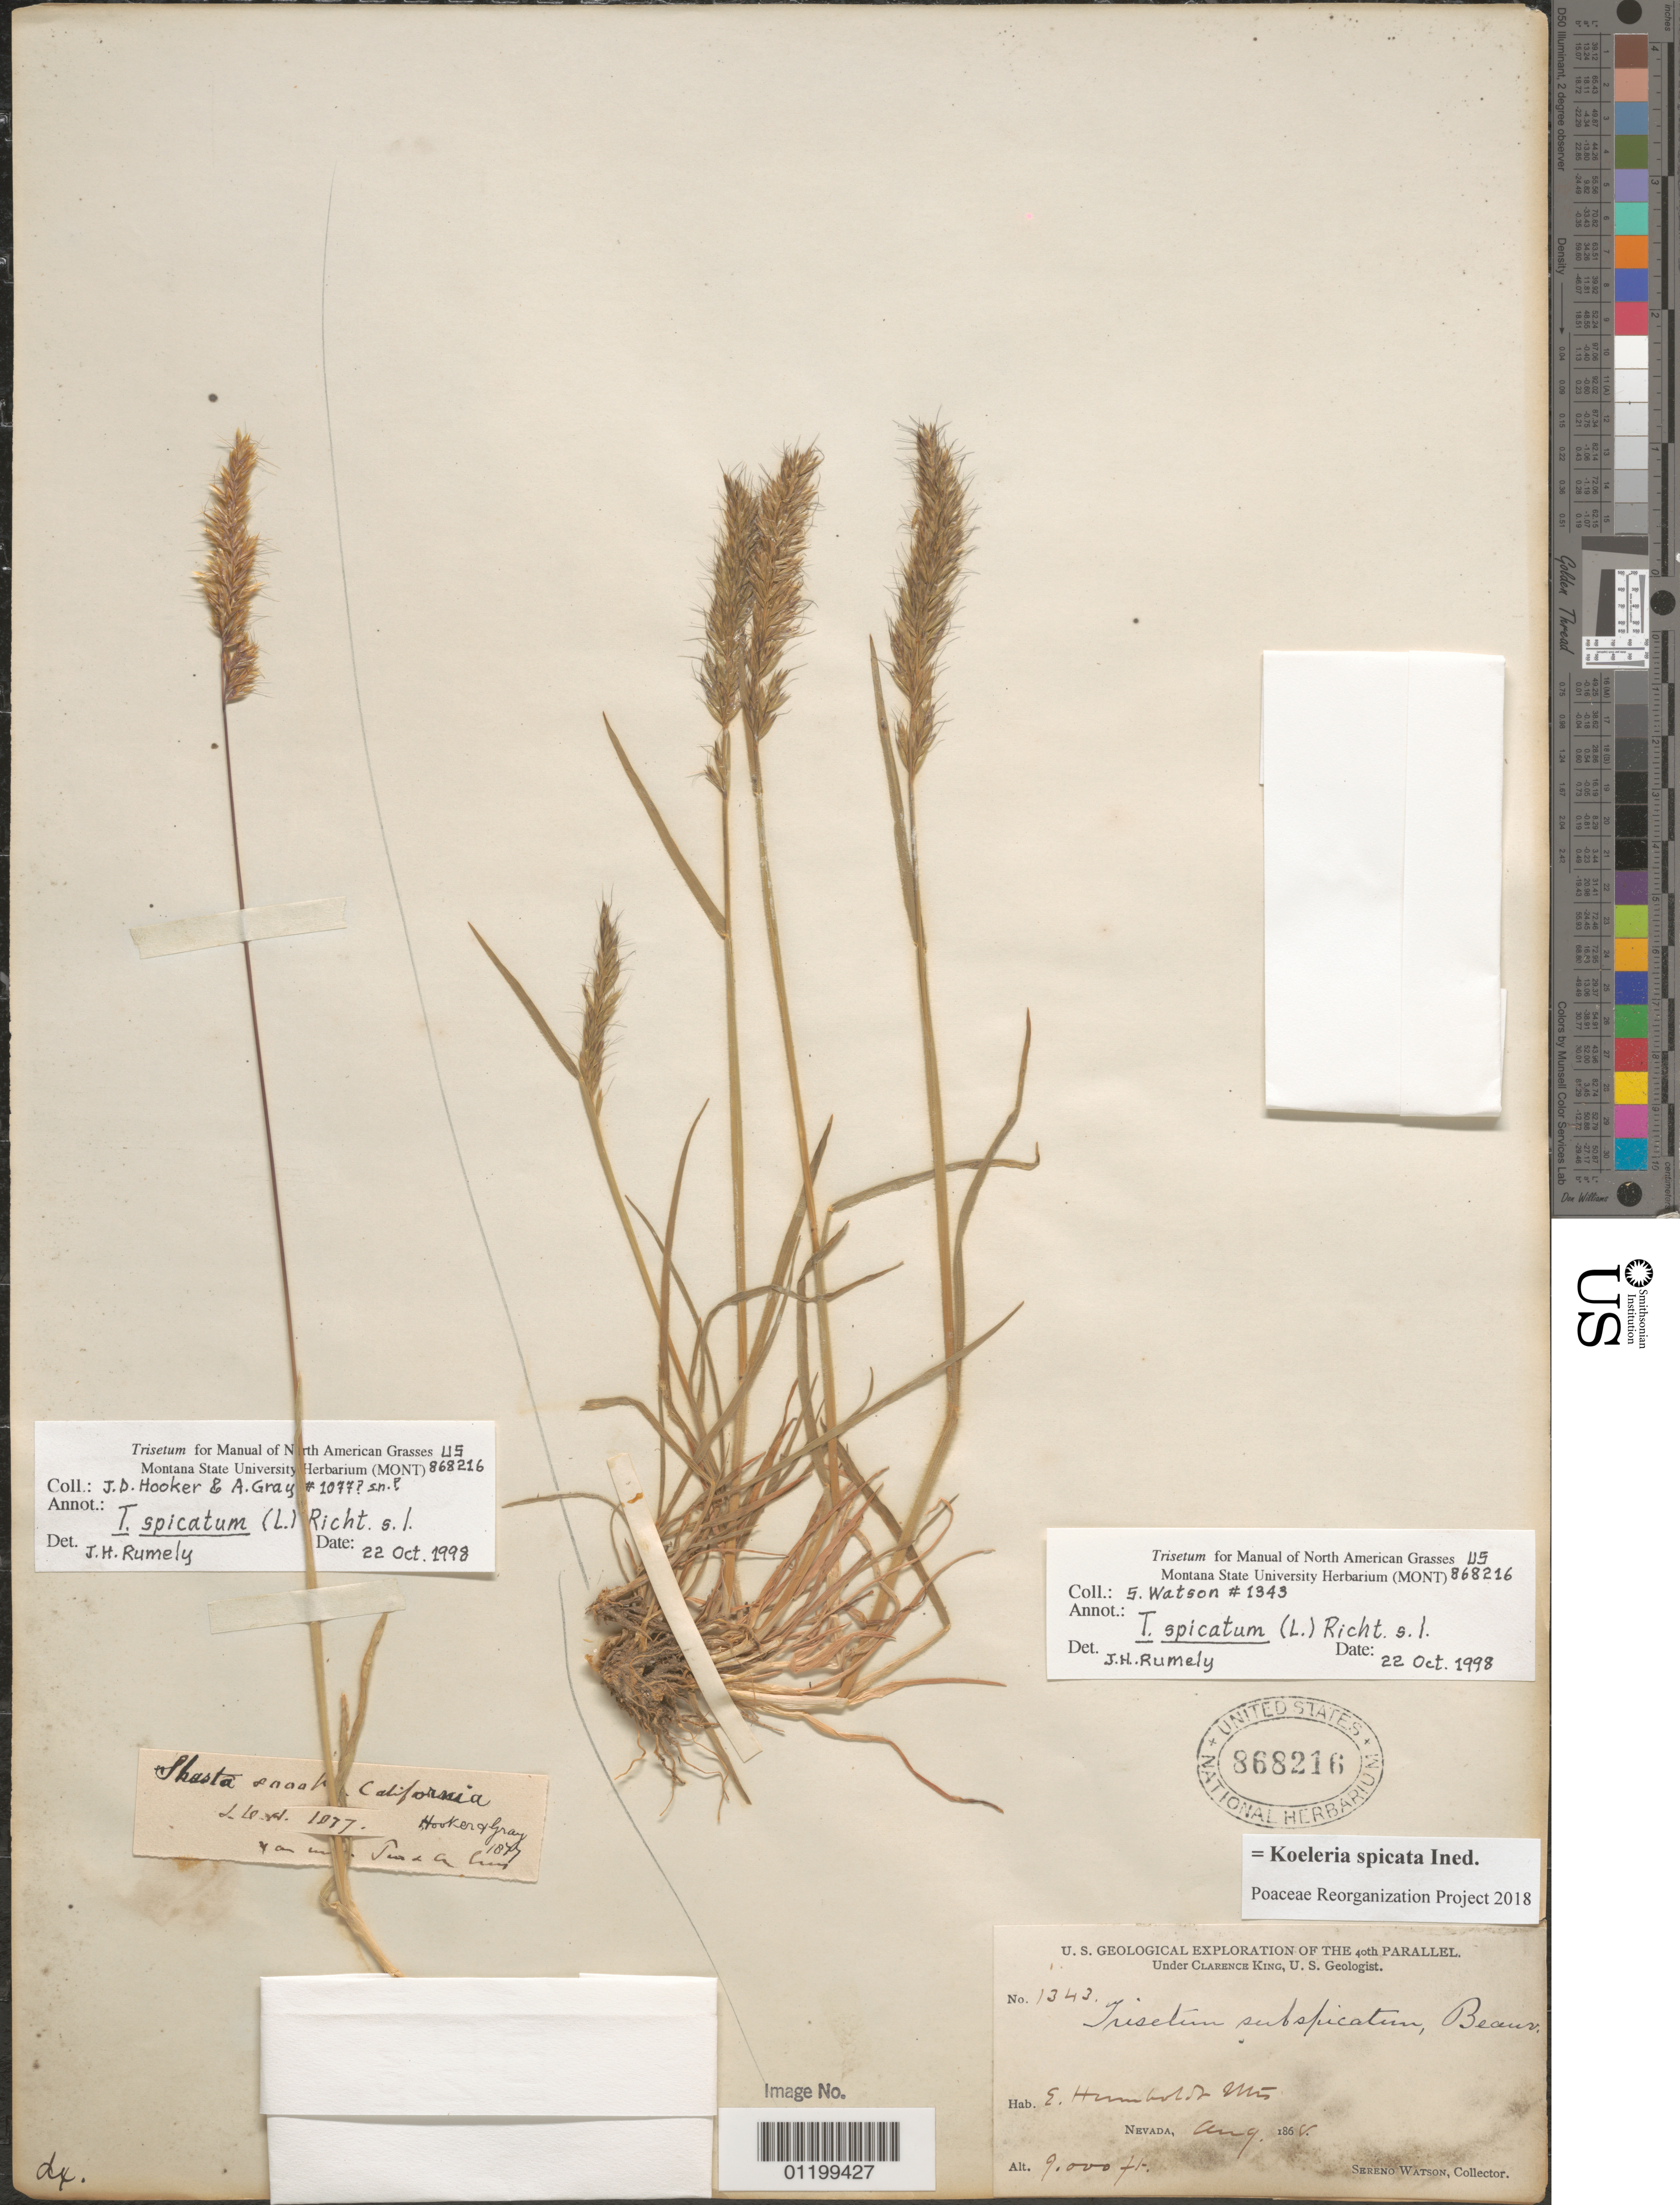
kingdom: Plantae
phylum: Tracheophyta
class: Liliopsida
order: Poales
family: Poaceae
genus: Koeleria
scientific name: Koeleria spicata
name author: (L.) Barberá et al.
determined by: Poaceae Reorganization Project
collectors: S. Watson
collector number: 1343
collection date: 1868-08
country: United States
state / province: Nevada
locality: E. Humboldt Mts.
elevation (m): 2743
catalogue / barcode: US 868216